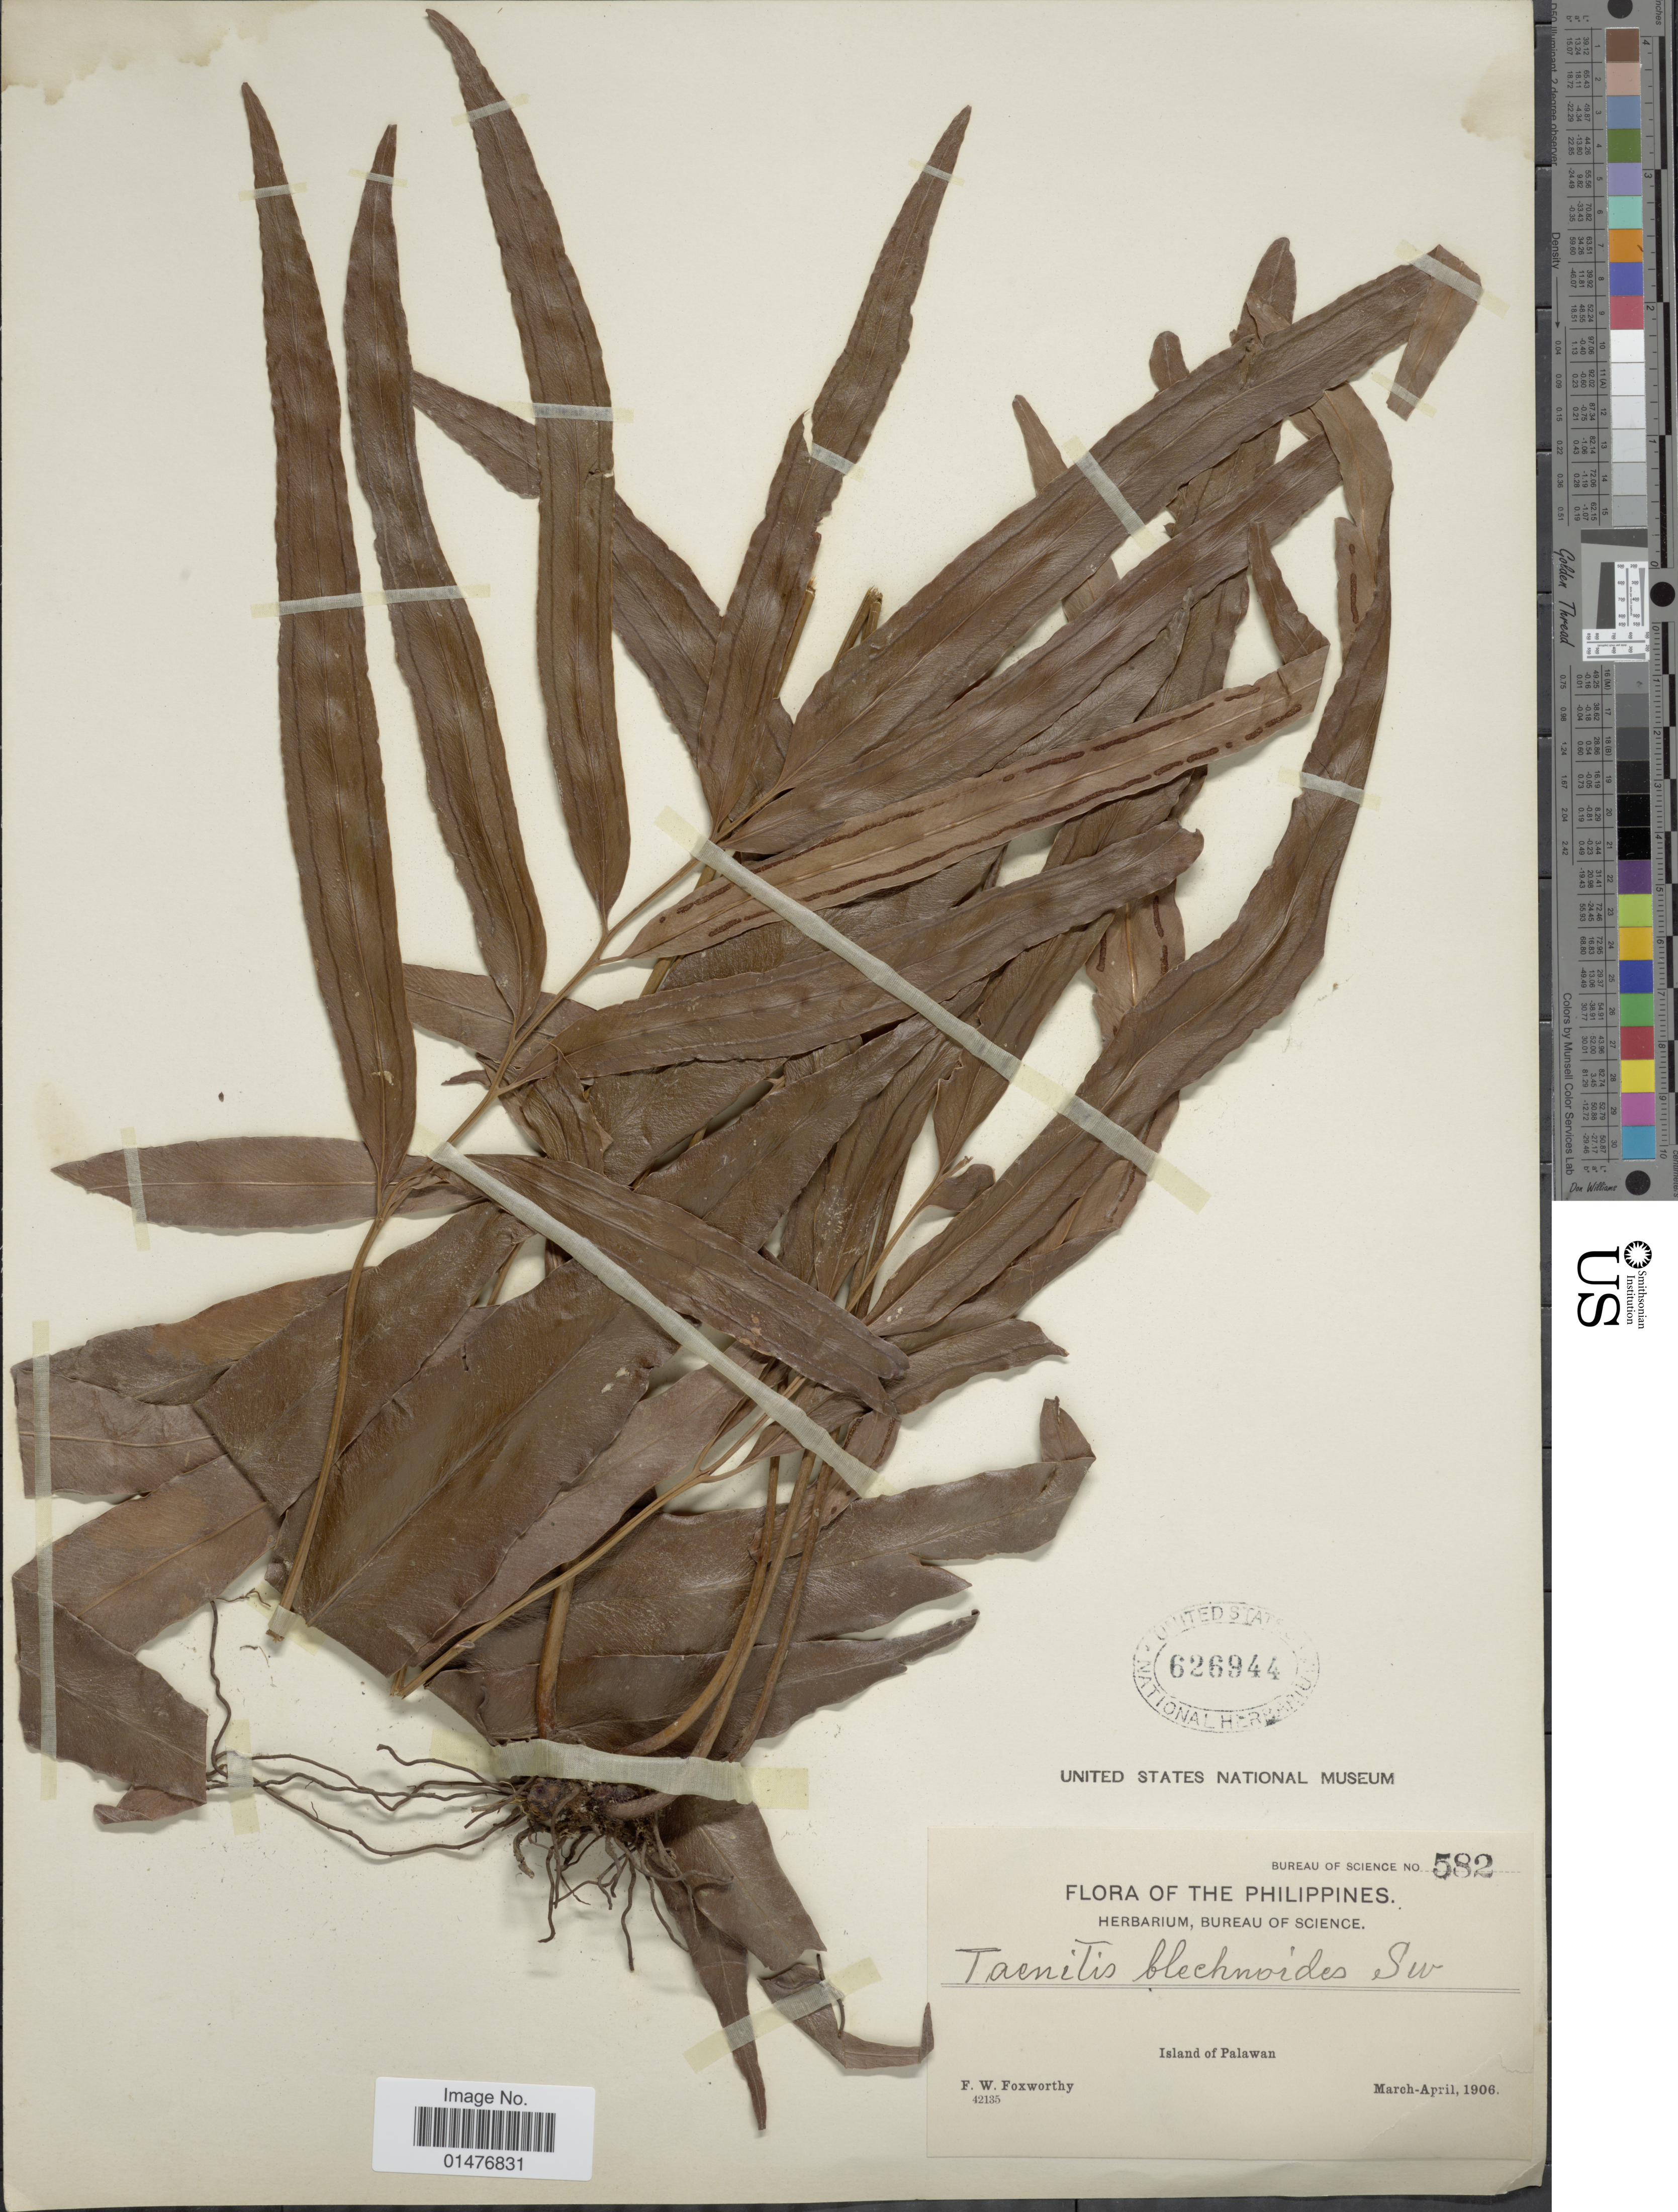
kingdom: Plantae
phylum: Tracheophyta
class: Polypodiopsida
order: Polypodiales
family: Pteridaceae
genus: Taenitis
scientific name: Taenitis blechnoides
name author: (Willd.) Sw.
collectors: F. W. Foxworthy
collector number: Bureau of Science582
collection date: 1906-03/1906-04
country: Philippines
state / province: Mimaropa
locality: Island of Palawan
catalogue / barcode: US 626944